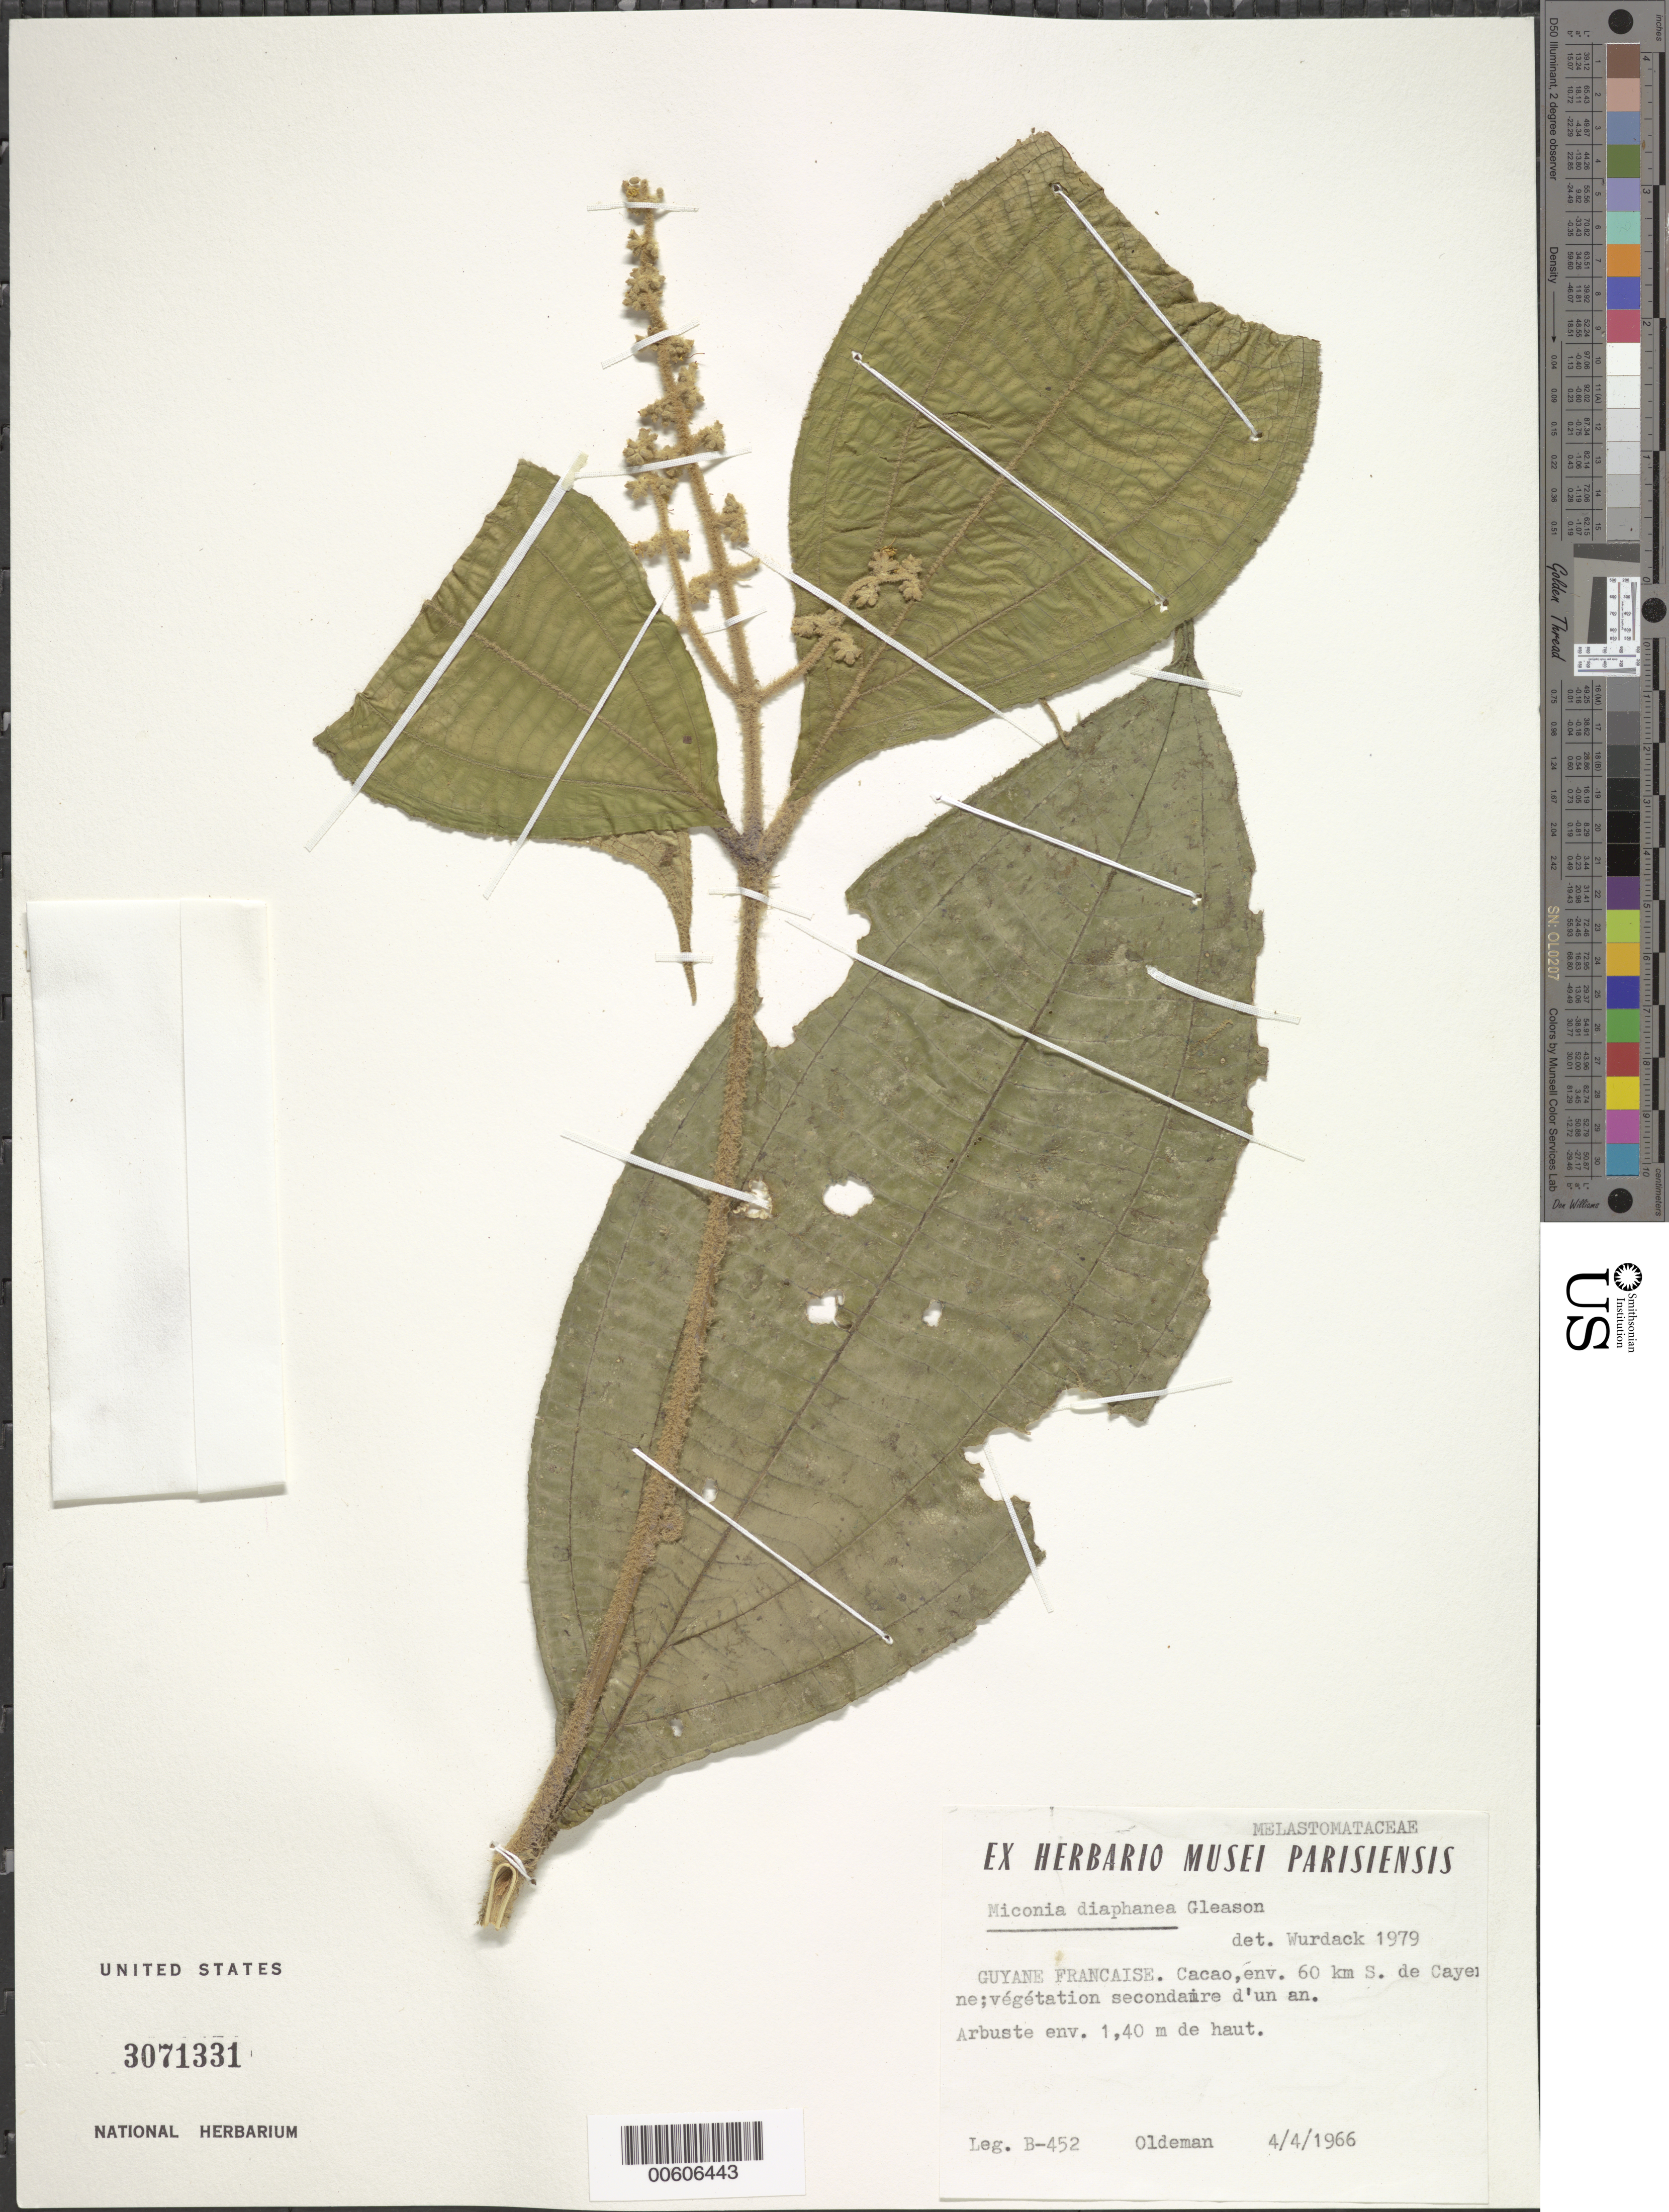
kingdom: Plantae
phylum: Tracheophyta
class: Magnoliopsida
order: Myrtales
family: Melastomataceae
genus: Miconia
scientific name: Miconia diaphanea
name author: Gleason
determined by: Wurdack, John J., (US), US (UNITED STATES)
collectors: R. Oldeman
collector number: B 452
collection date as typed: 4-Apr-66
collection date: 1966-04-04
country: French Guiana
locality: Cacao Village, env. 60 km S de Cayenne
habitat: Végétation secondaire d'un an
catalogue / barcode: US 3071331